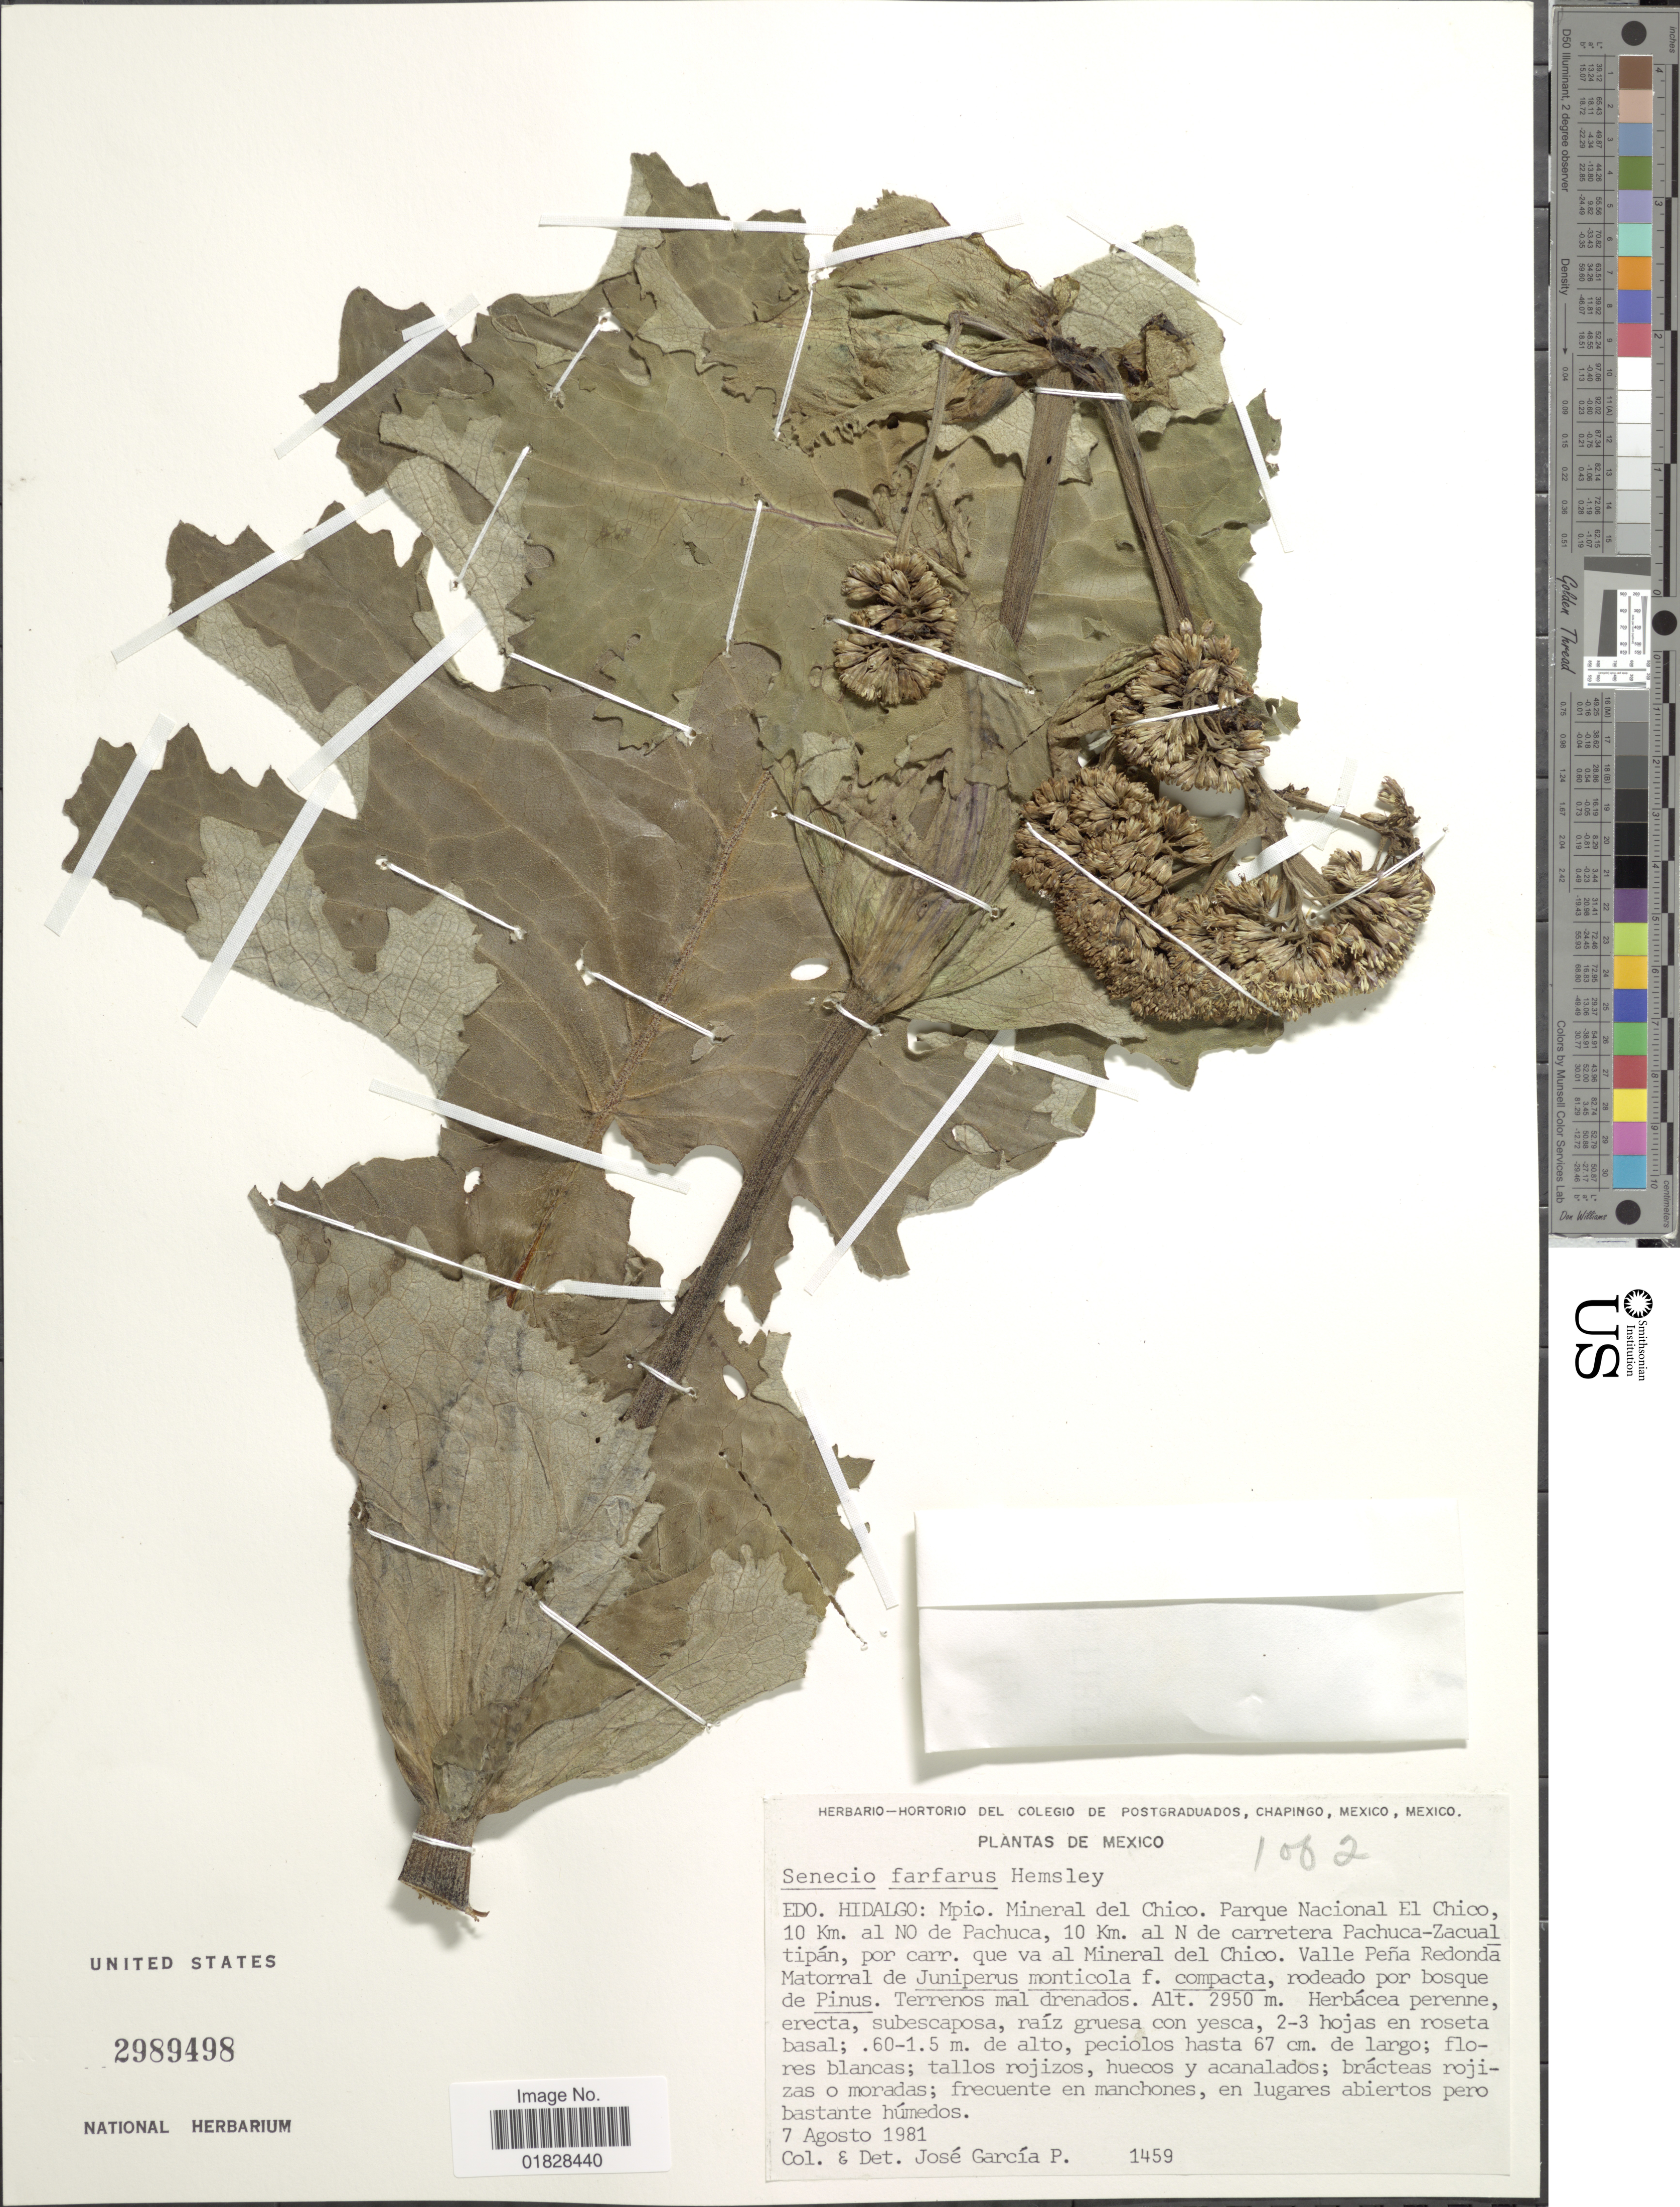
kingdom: Plantae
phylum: Tracheophyta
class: Magnoliopsida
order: Asterales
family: Asteraceae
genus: Psacalium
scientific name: Psacalium tussilaginoides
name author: (Kunth) H. Rob. & Brettell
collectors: J. García-P.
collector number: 1459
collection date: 1981-08-07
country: Mexico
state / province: Hidalgo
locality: Edo. Hidalgo: Mpio. Mineral del Chico. Parque Nacional El Chico, 10 Km. al NO de Pachuca, 10 Km. al N de carretera Pachuca-Zacual tipán, por carr. que va al Mineral del Chico. Valle Peña Redonda Matorral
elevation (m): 2950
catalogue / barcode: US 2989498